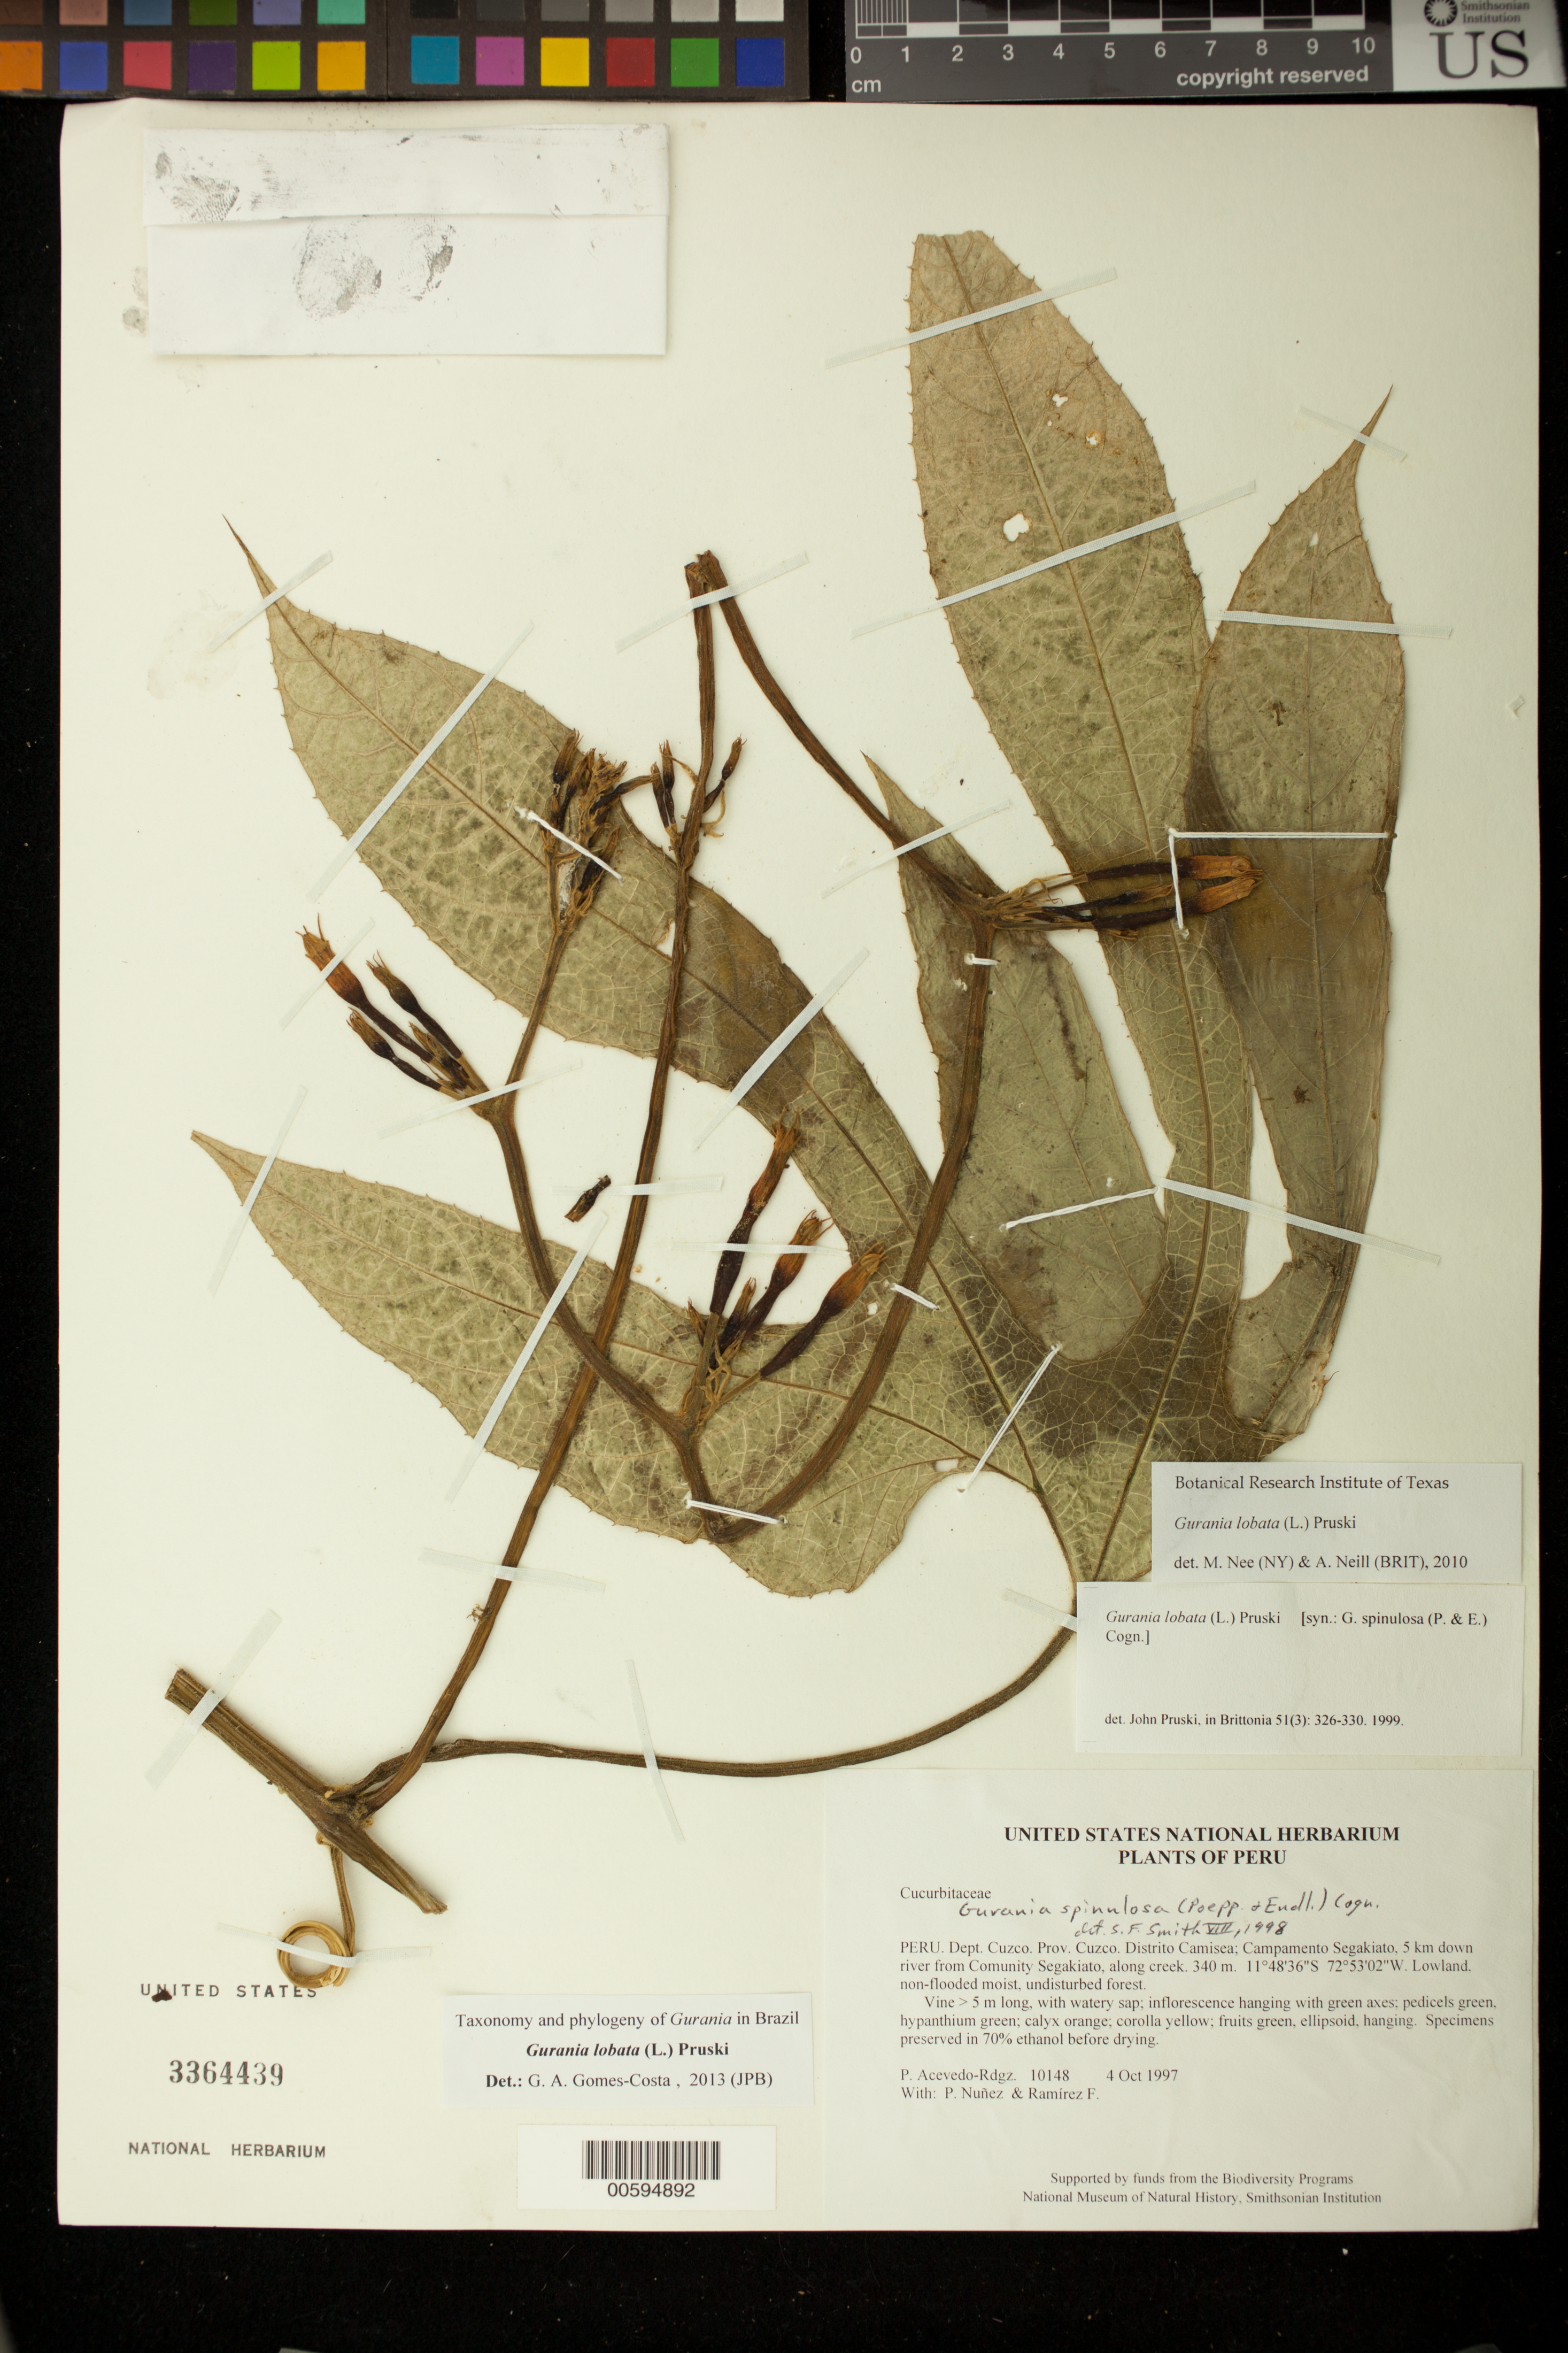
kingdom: Plantae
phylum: Tracheophyta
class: Magnoliopsida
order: Cucurbitales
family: Cucurbitaceae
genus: Gurania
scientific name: Gurania lobata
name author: (L.) Pruski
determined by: Pruski, J. F.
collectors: P. Acevedo-Rodr., P. Nuñez V. & F. Ramirez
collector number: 10148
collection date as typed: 04 Oct 1997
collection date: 1997-10-04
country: Peru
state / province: Cusco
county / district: Cusco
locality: Distrito Camisea; Campamento Segakiato, 5 km down river from Comunity Segakiato, along creek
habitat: Lowland, non-flooded moist, undisturbed forest.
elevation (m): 340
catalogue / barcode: US 3364439